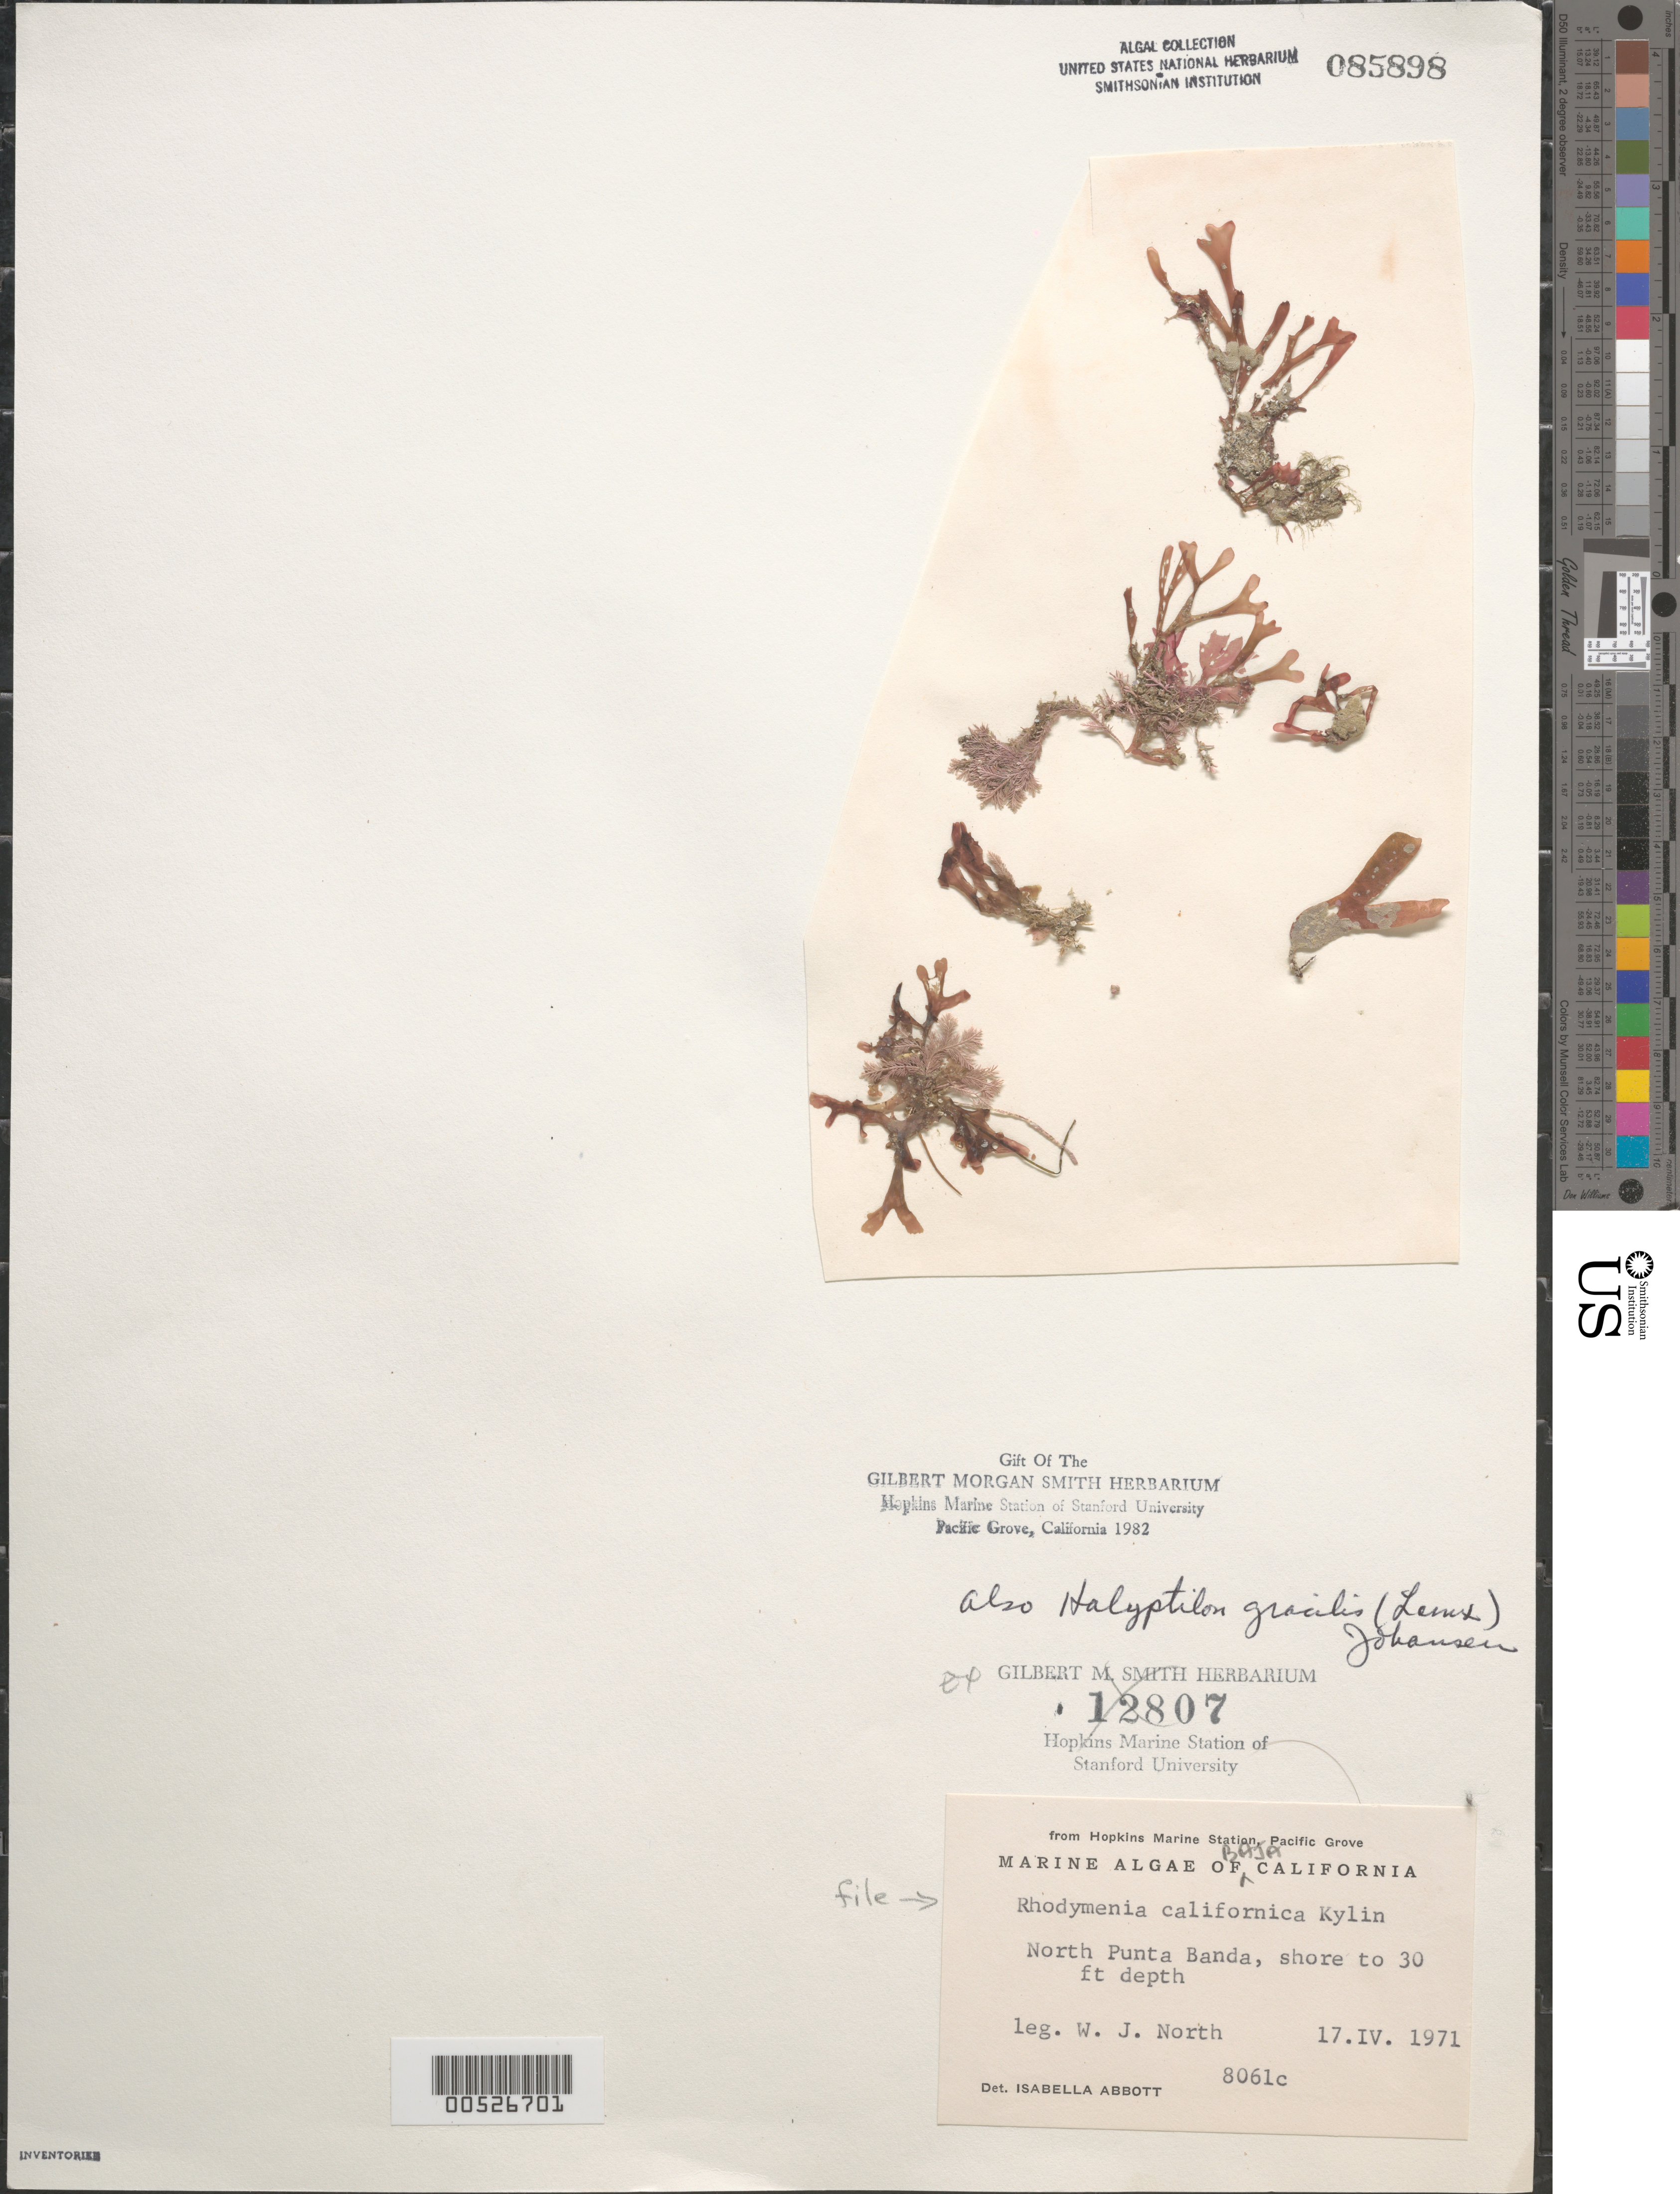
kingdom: Plantae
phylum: Rhodophyta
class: Florideophyceae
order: Ceramiales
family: Rhodomelaceae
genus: Ophidocladus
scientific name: Ophidocladus californicus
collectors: W. North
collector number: IAA 8061c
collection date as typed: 17 Apr 1971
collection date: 1971-04-17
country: Mexico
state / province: Baja California Norte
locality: North Punta Banda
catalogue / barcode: US 85898